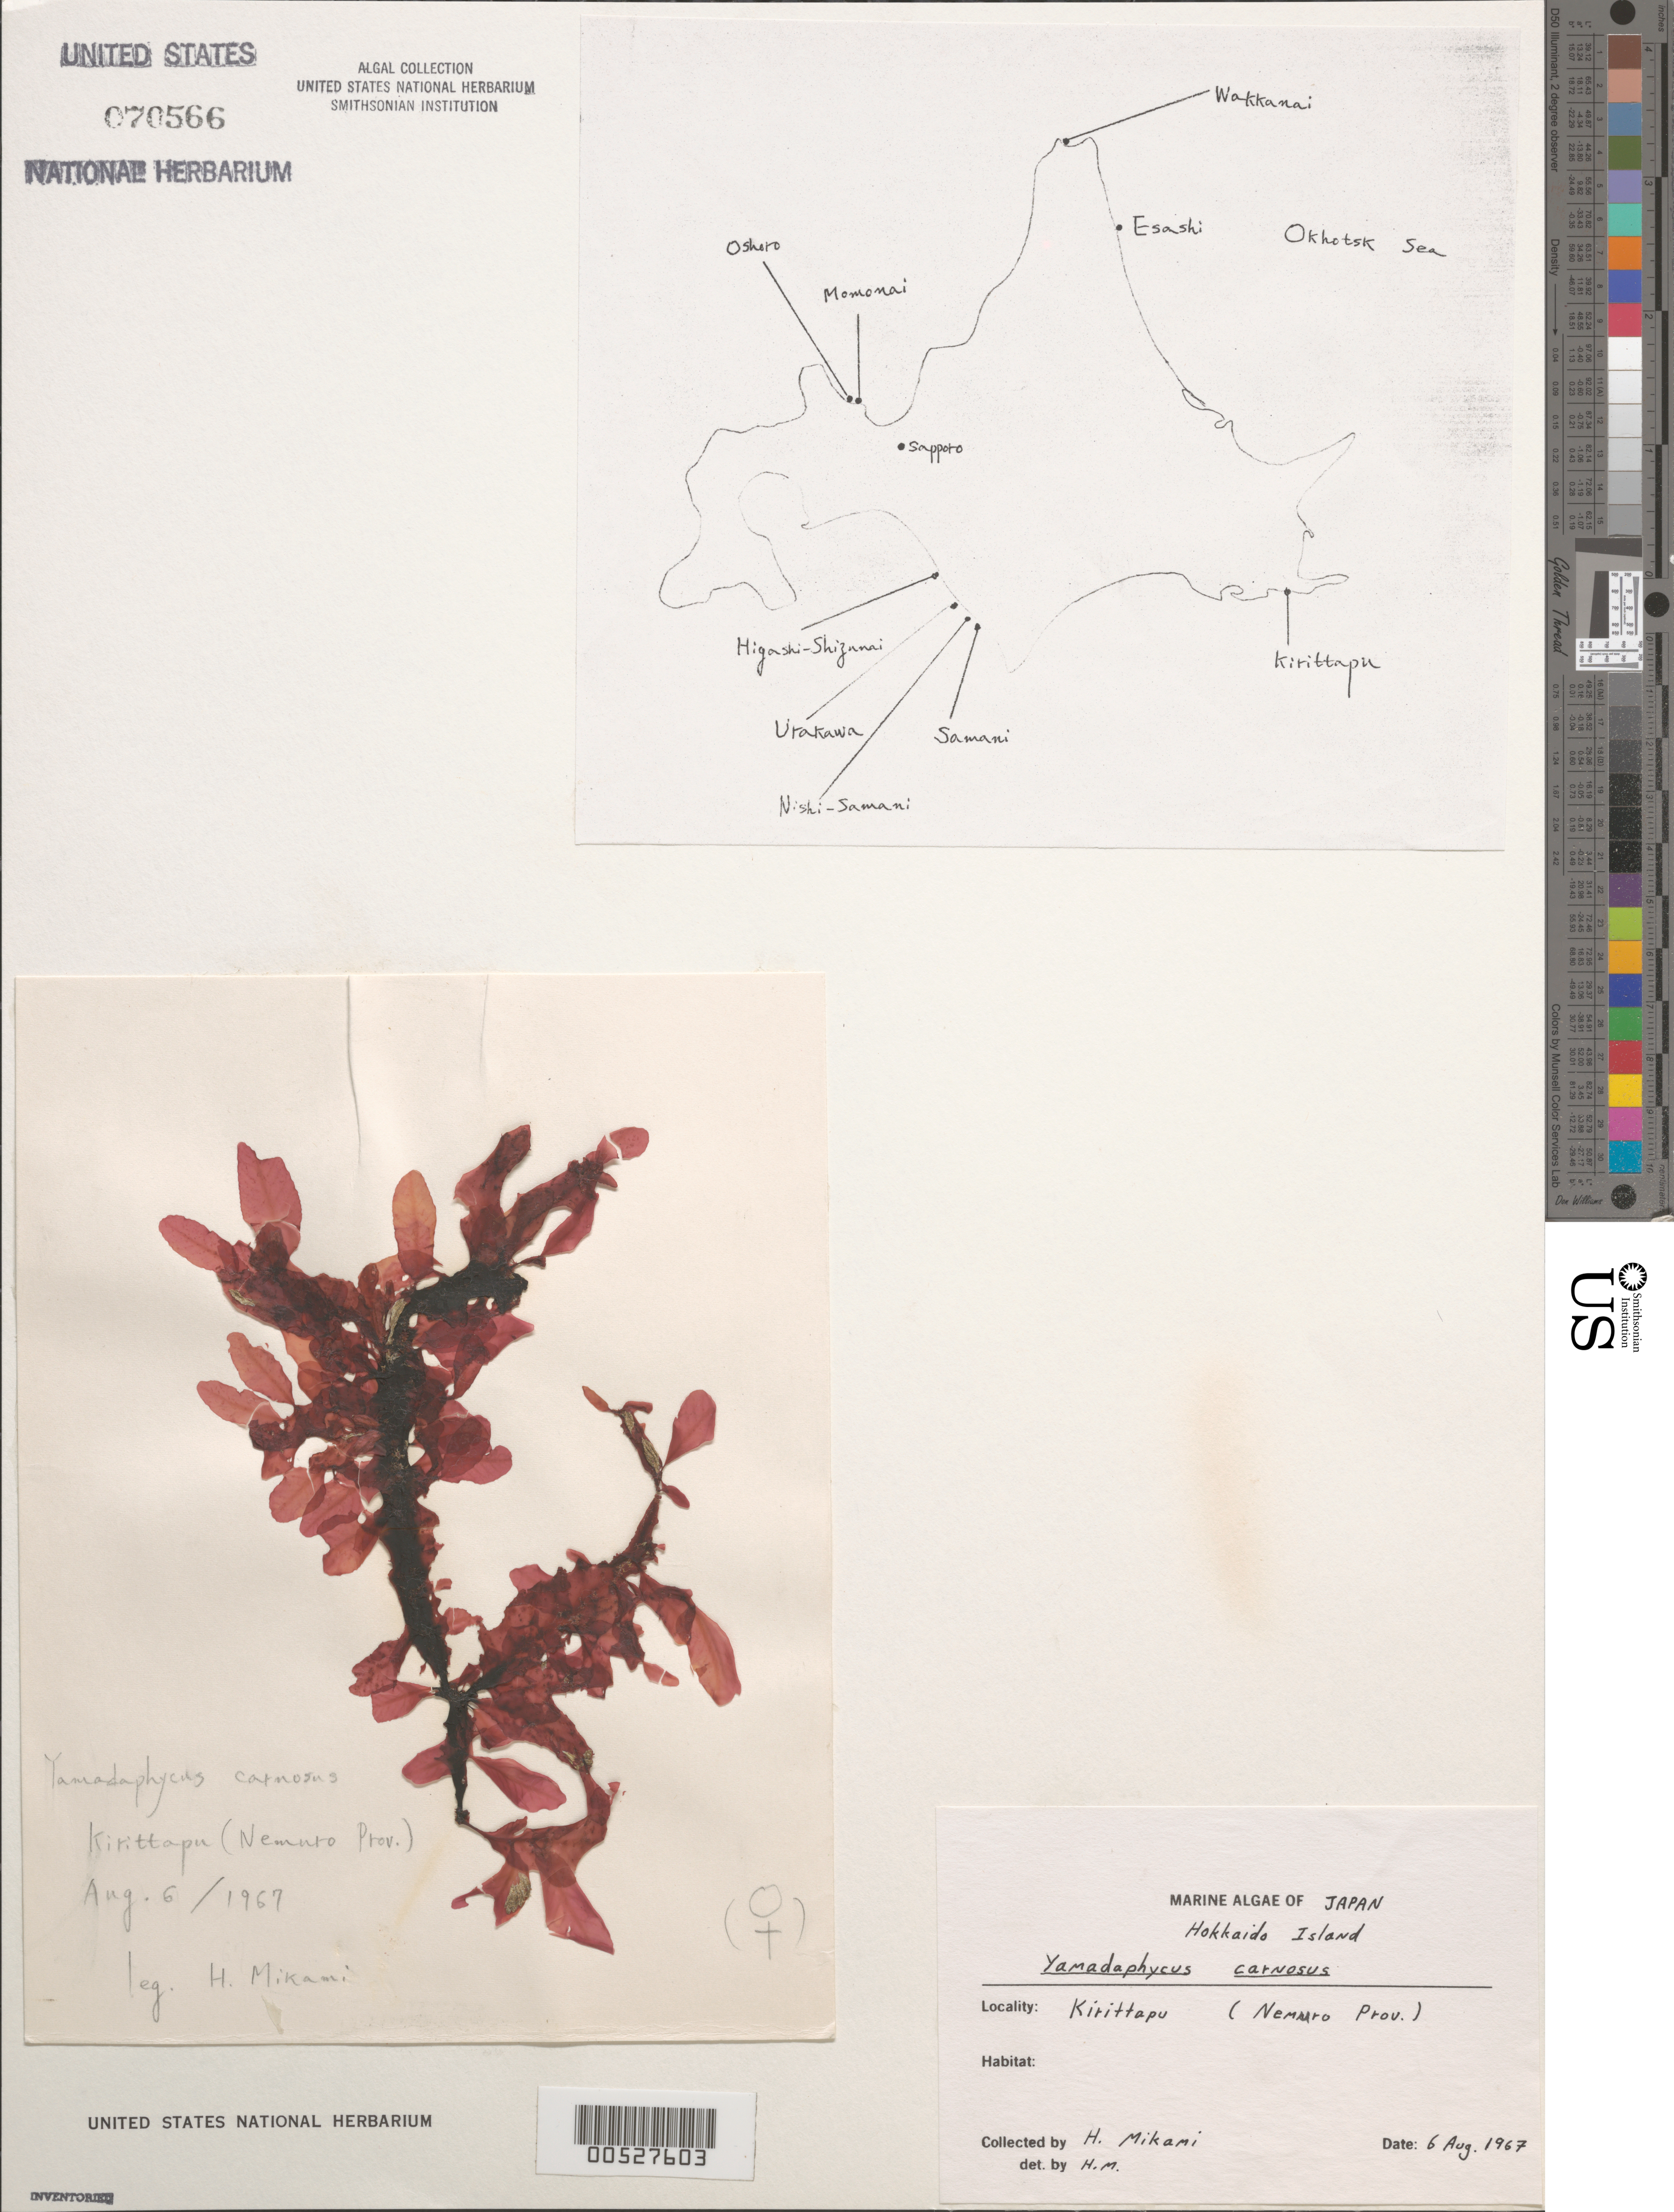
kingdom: Plantae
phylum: Rhodophyta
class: Florideophyceae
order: Ceramiales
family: Delesseriaceae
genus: Heteroglossum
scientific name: Heteroglossum carnosum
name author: (Mikami) Perestenko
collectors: H. Mikami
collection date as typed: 06 Aug 1967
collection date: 1967-08-06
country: Japan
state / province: Hokkaido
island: Hokkaido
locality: Kirittapu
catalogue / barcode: US 70566